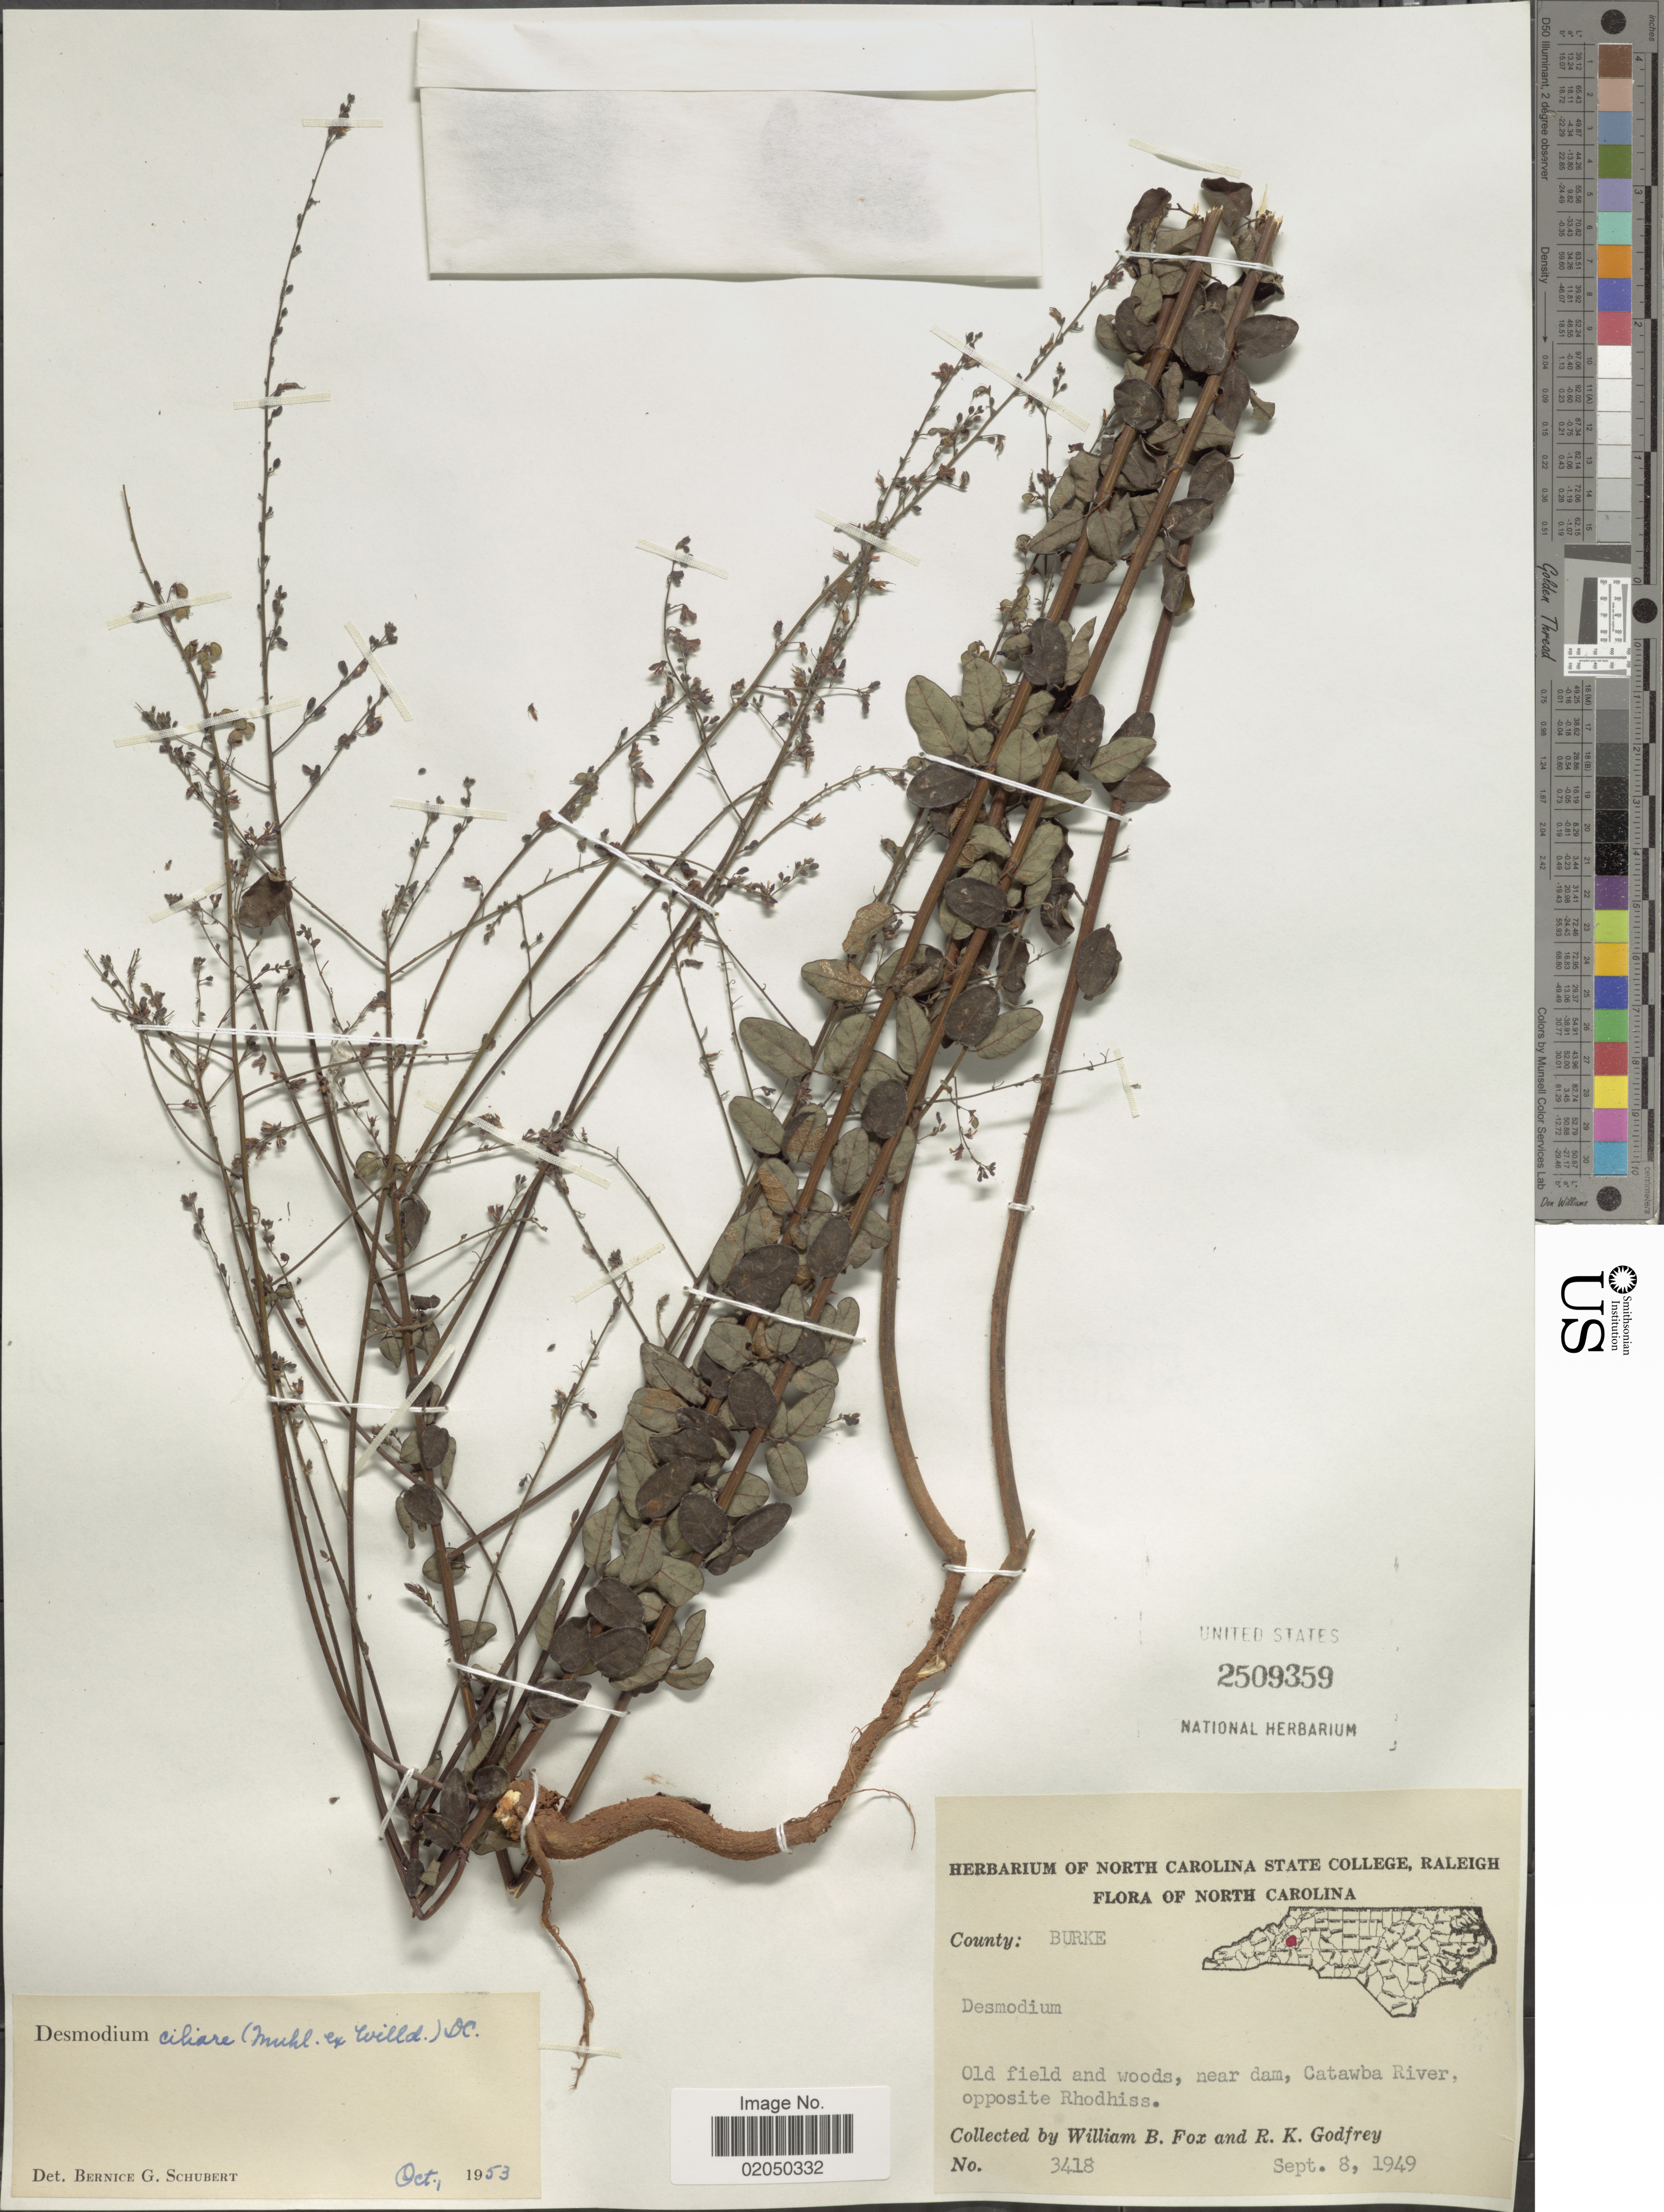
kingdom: Plantae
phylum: Tracheophyta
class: Magnoliopsida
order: Fabales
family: Fabaceae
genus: Desmodium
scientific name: Desmodium ciliare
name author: (Muhl. ex Willd.) DC.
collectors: W. B. Fox & R. K. Godfrey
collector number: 3418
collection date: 1949-09-08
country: United States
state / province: North Carolina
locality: County: Burke, near dam, Catawba River, opposite Rhodhiss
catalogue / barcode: US 2509359